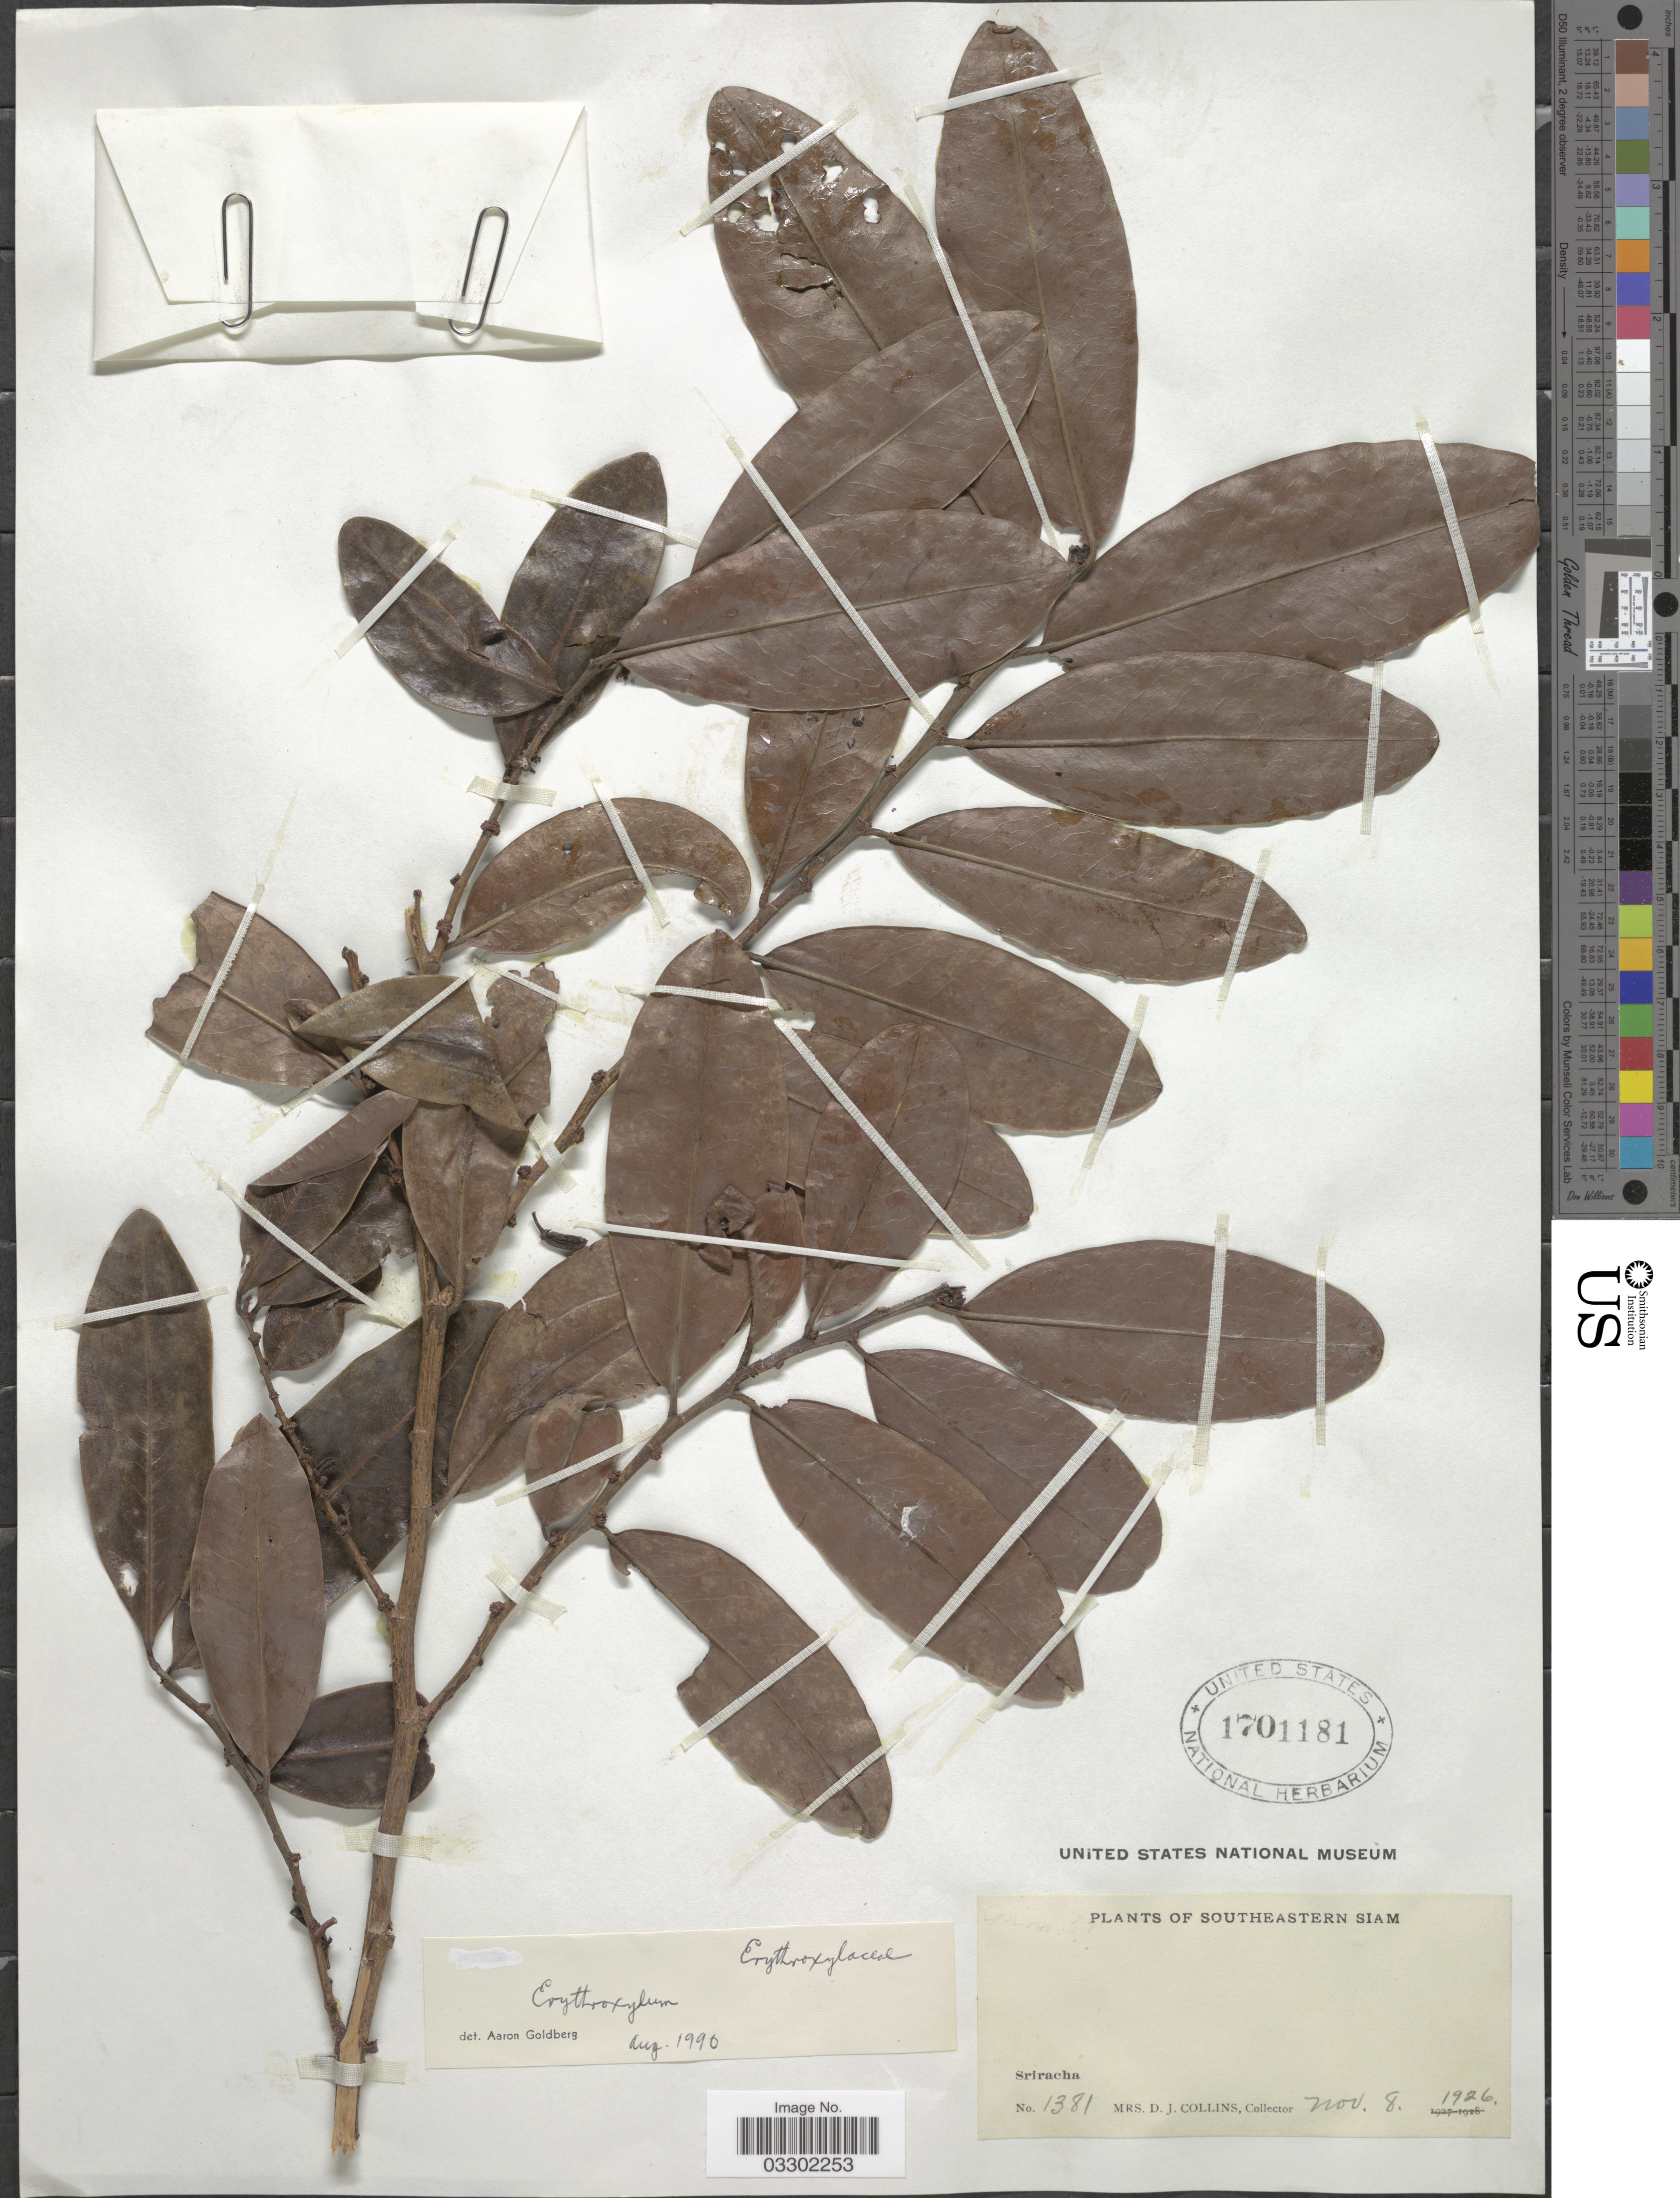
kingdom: Plantae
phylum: Tracheophyta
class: Magnoliopsida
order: Malpighiales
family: Erythroxylaceae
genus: Erythroxylum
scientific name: Erythroxylum sp.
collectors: Mrs. D. J. Collins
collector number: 1381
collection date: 1926-11-08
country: Thailand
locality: Southeastern Siam, Sriracha.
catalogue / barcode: US 1701181